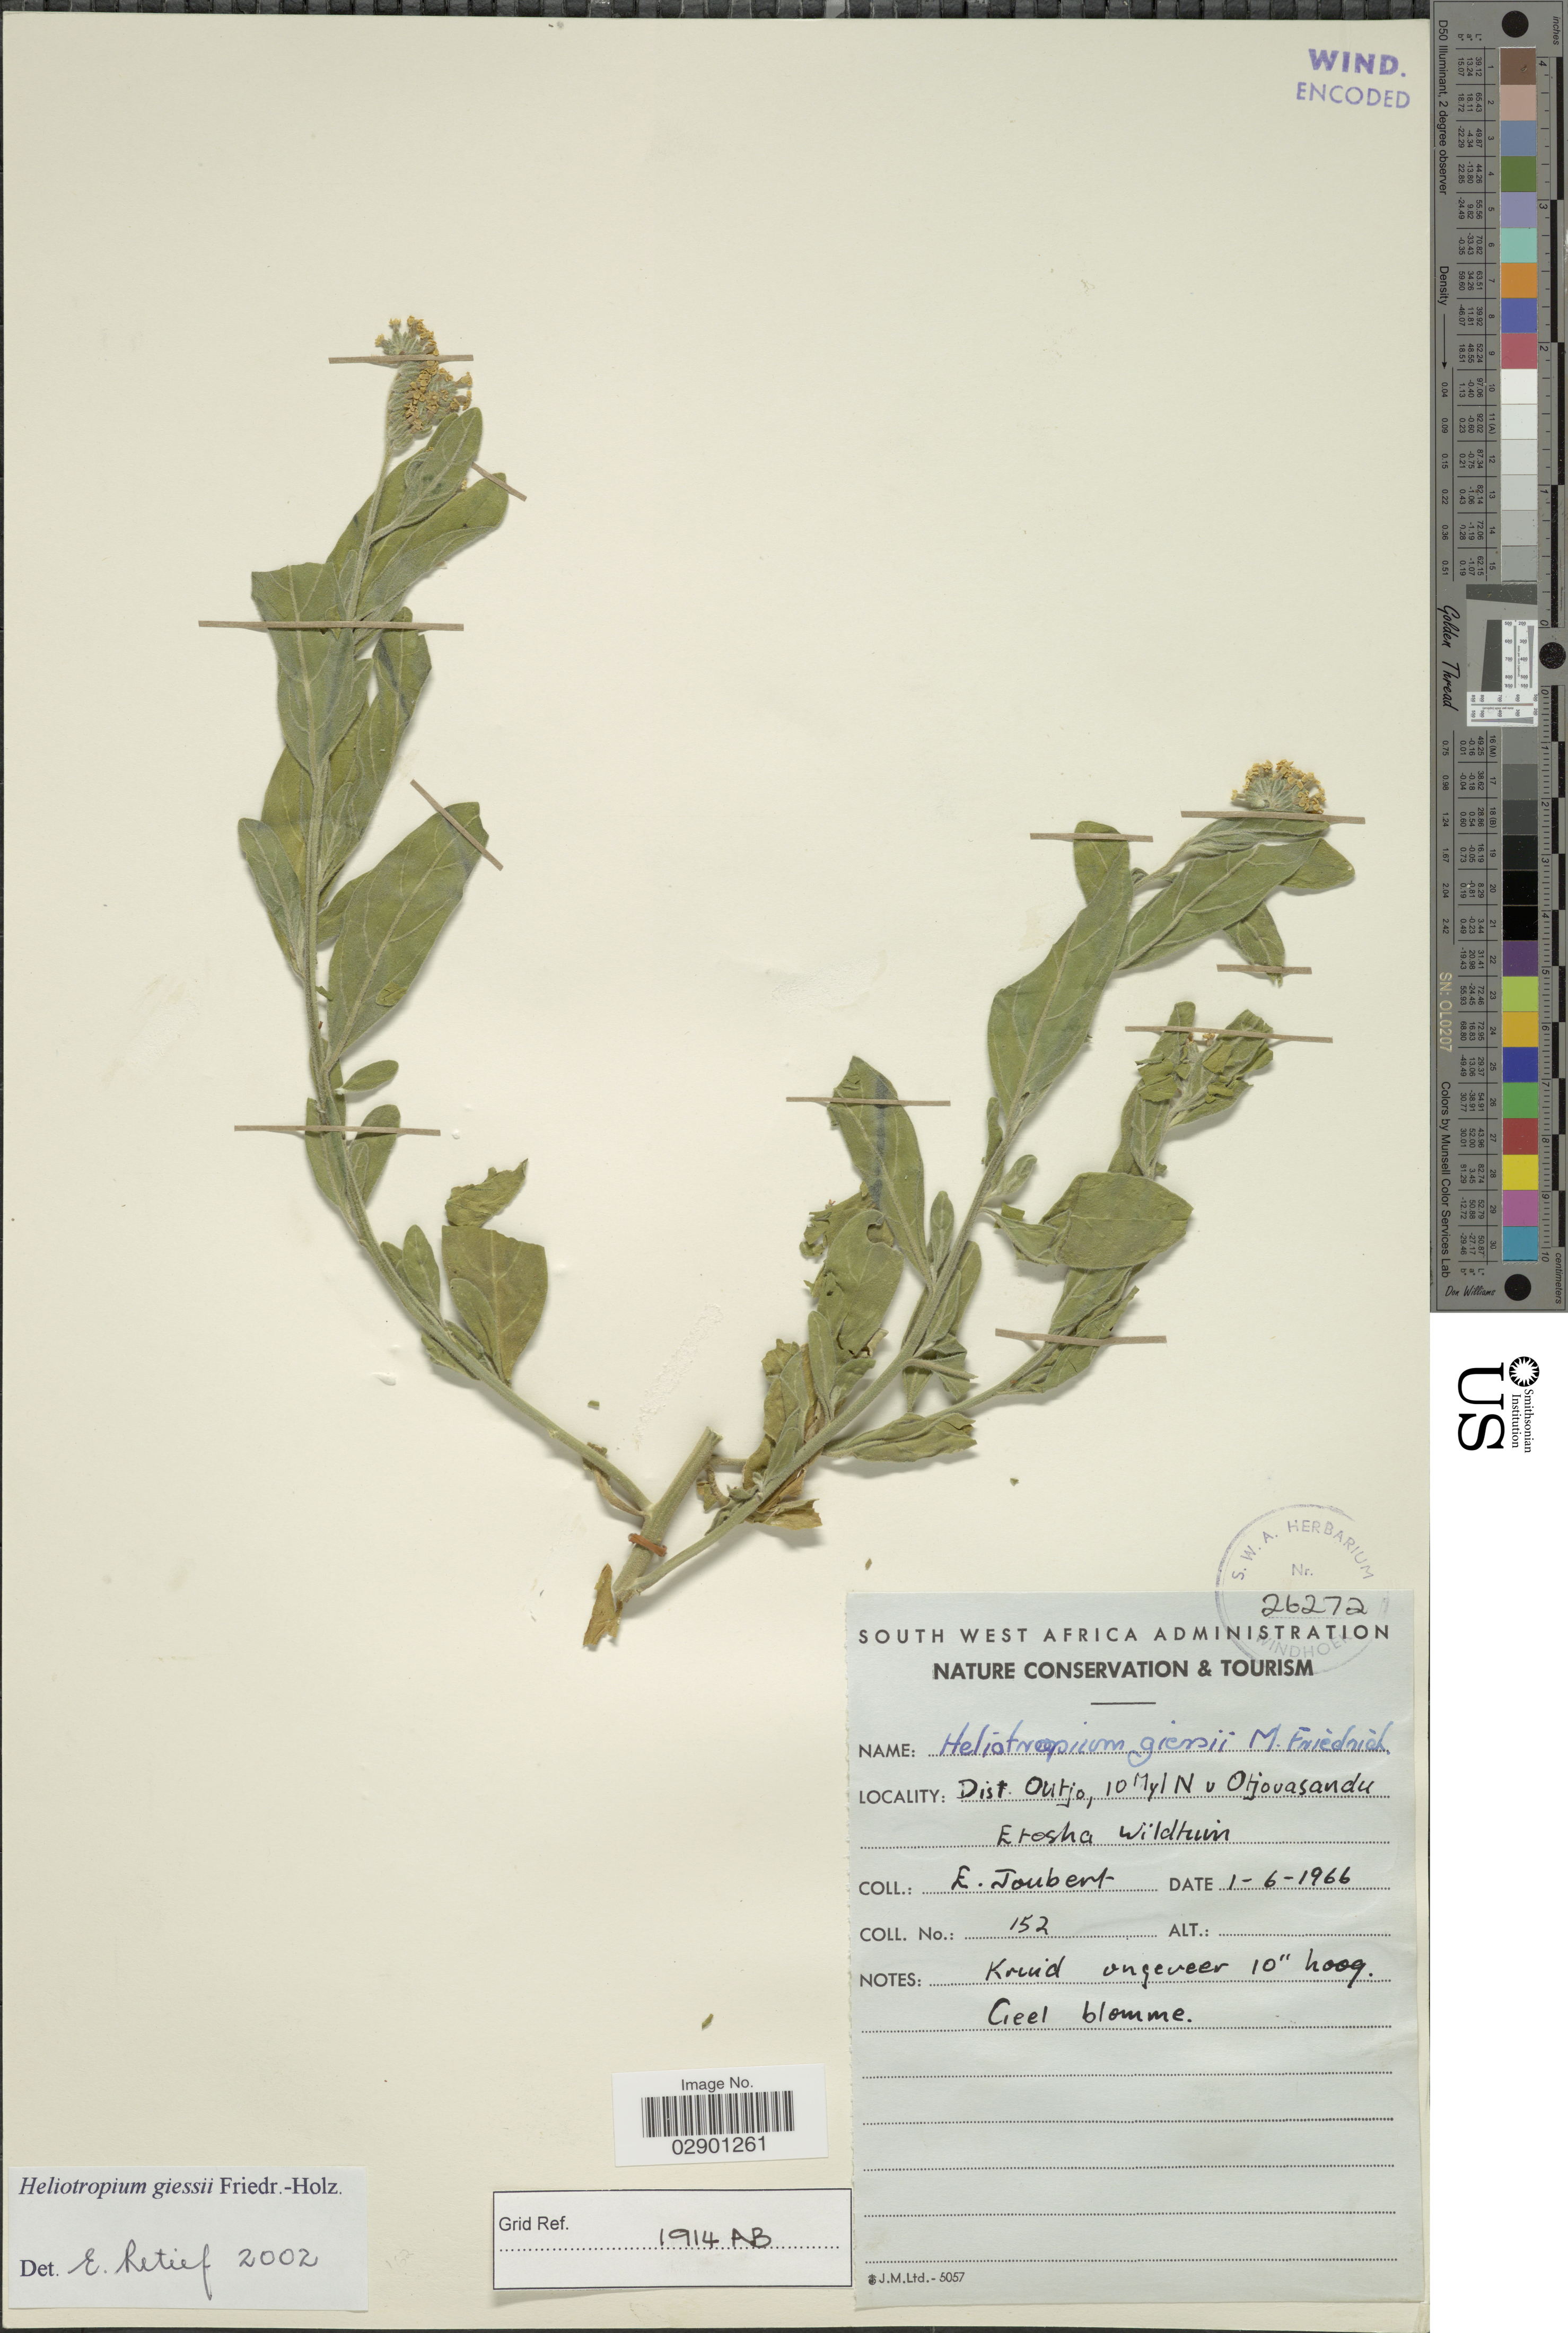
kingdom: Plantae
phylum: Tracheophyta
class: Magnoliopsida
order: Boraginales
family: Heliotropiaceae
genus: Heliotropium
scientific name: Heliotropium giessii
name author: Friedrich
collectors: E. Joubert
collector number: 152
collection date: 1966-06-01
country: Namibia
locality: Dist. Outjo, 10 Myl N u Otjovasandu Etosha Wildtuin.